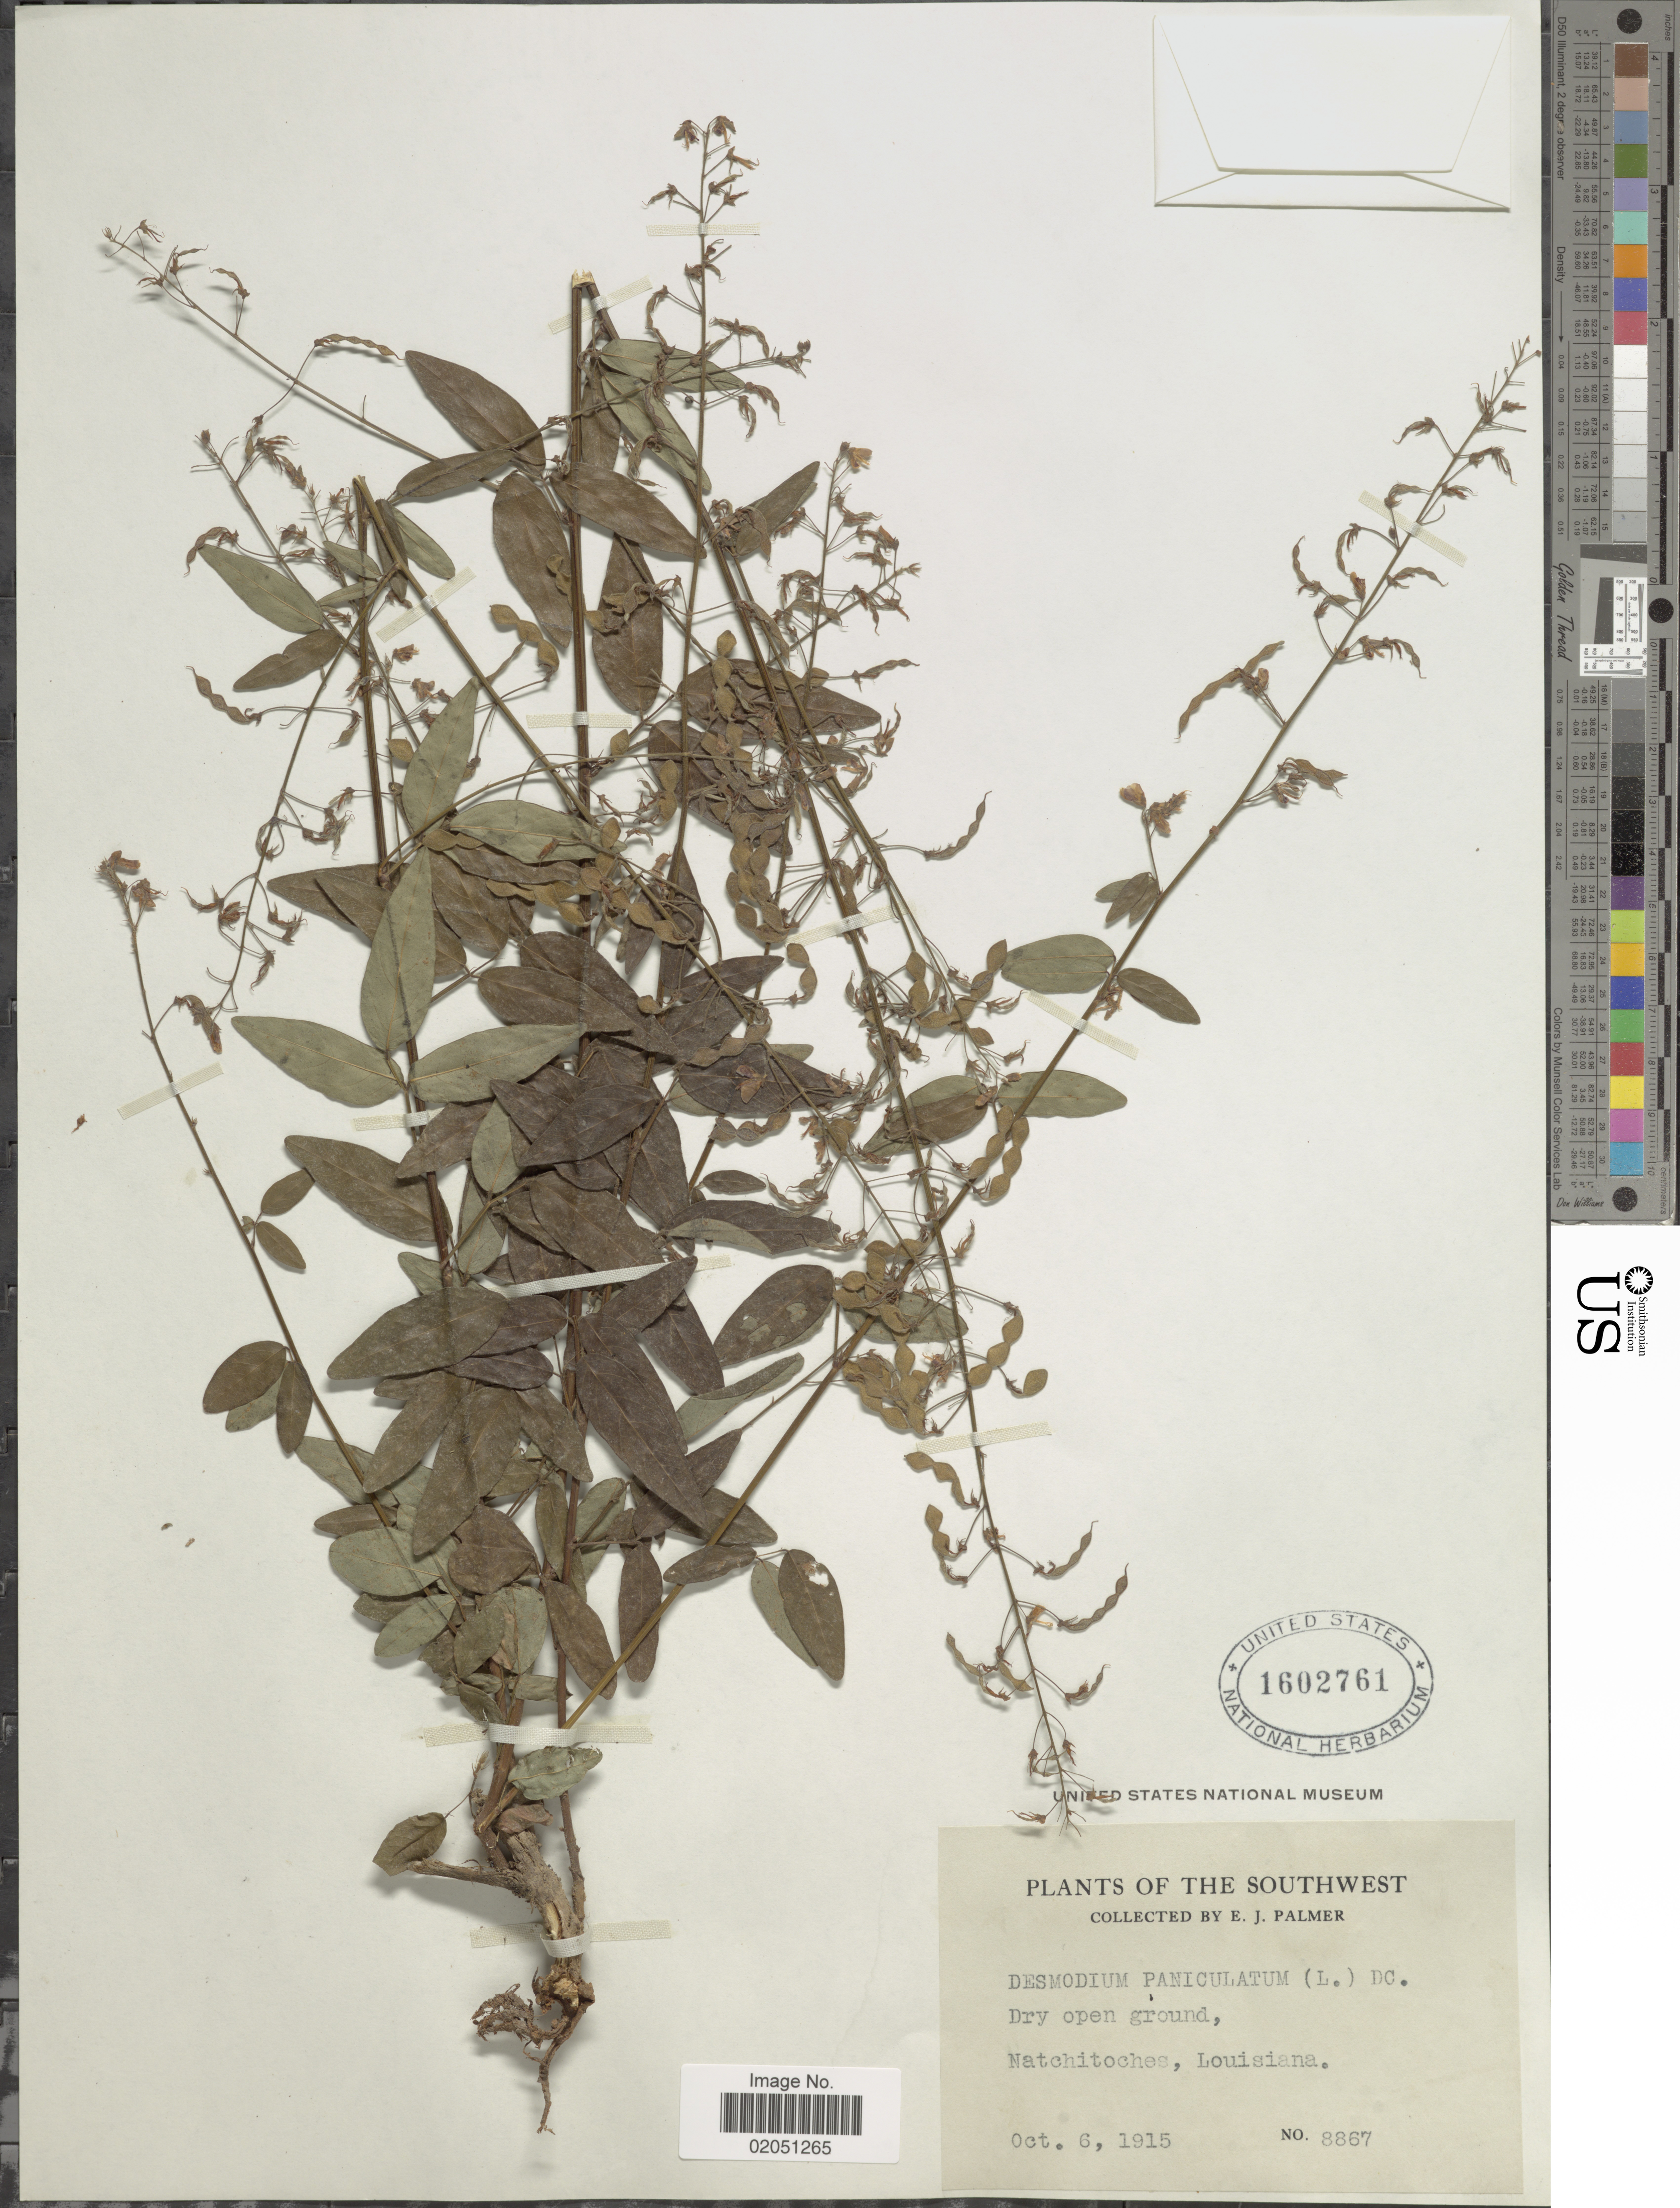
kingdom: Plantae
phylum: Tracheophyta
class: Magnoliopsida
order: Fabales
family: Fabaceae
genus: Desmodium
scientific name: Desmodium paniculatum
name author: (L.) DC.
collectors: E. J. Palmer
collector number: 8867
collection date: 1915-10-06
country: United States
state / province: Louisiana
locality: The Southwest, Dry open ground, Natchitoches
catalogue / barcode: US 1602761